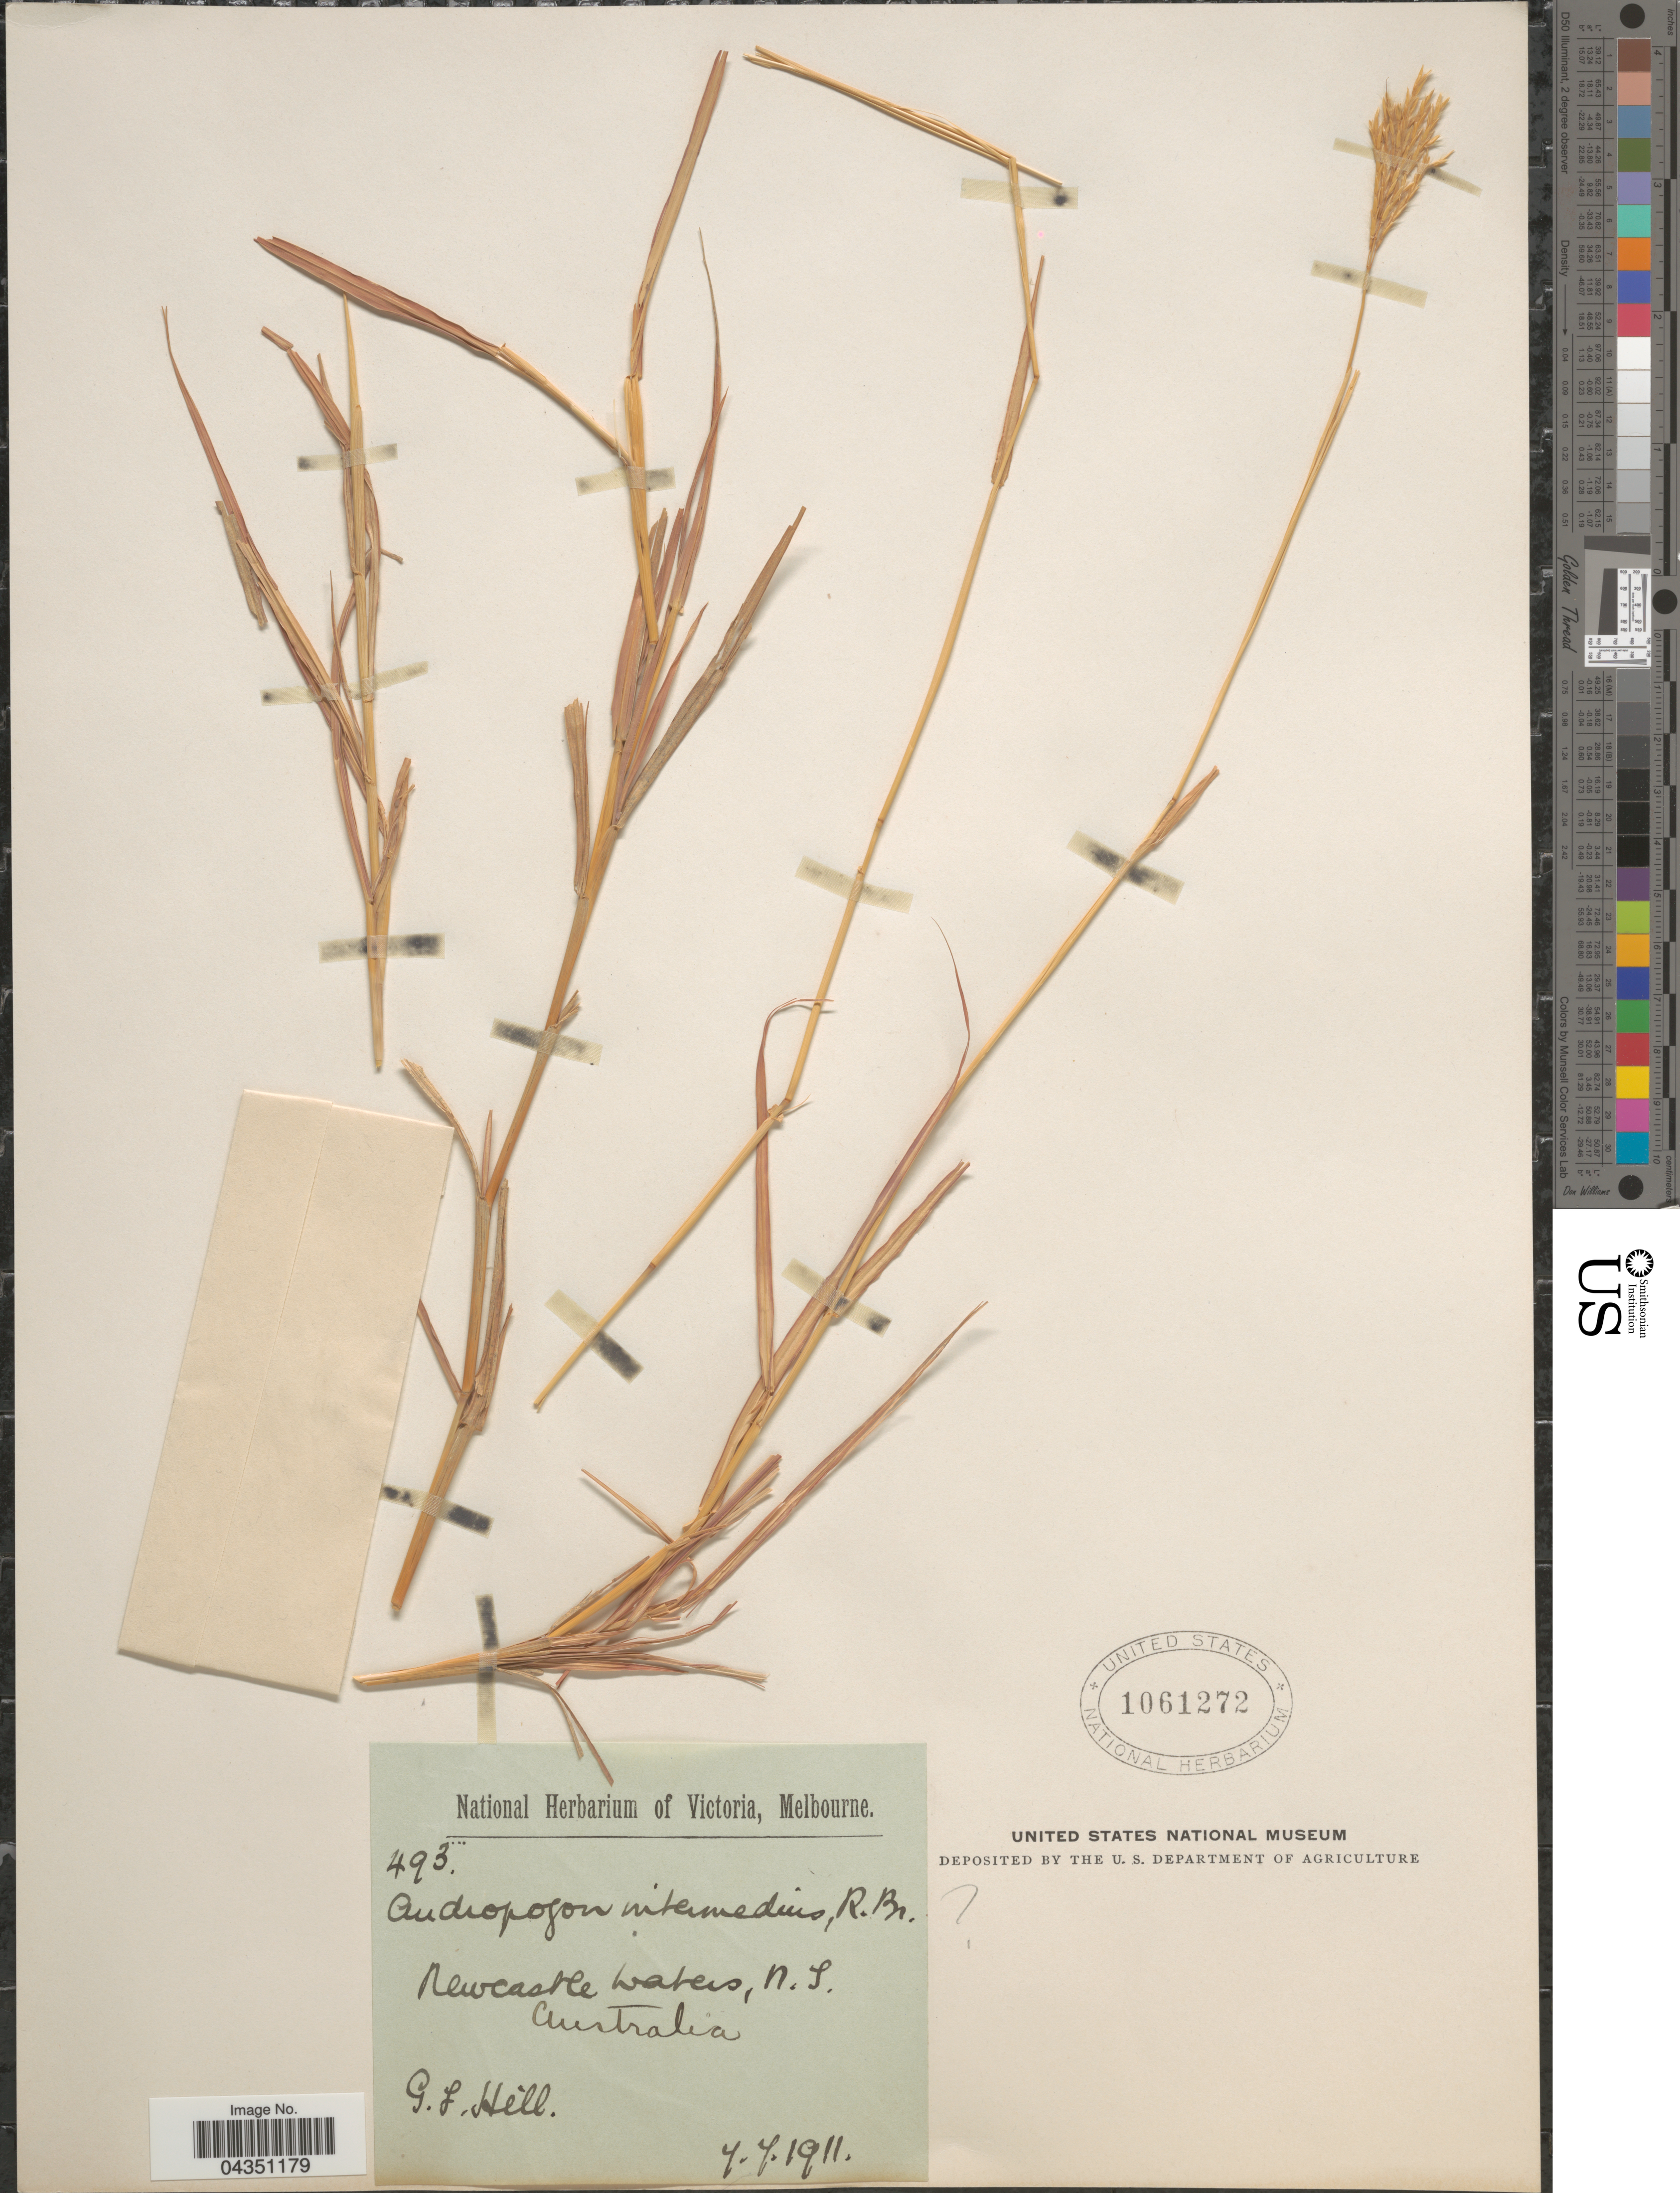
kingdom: Plantae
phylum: Tracheophyta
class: Liliopsida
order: Poales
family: Poaceae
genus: Dichanthium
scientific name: Dichanthium sp.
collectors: G. Hill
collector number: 493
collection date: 1911-07-07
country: Australia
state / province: Northern Territory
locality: Newcastle Waters, N.T.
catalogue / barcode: US 1061272